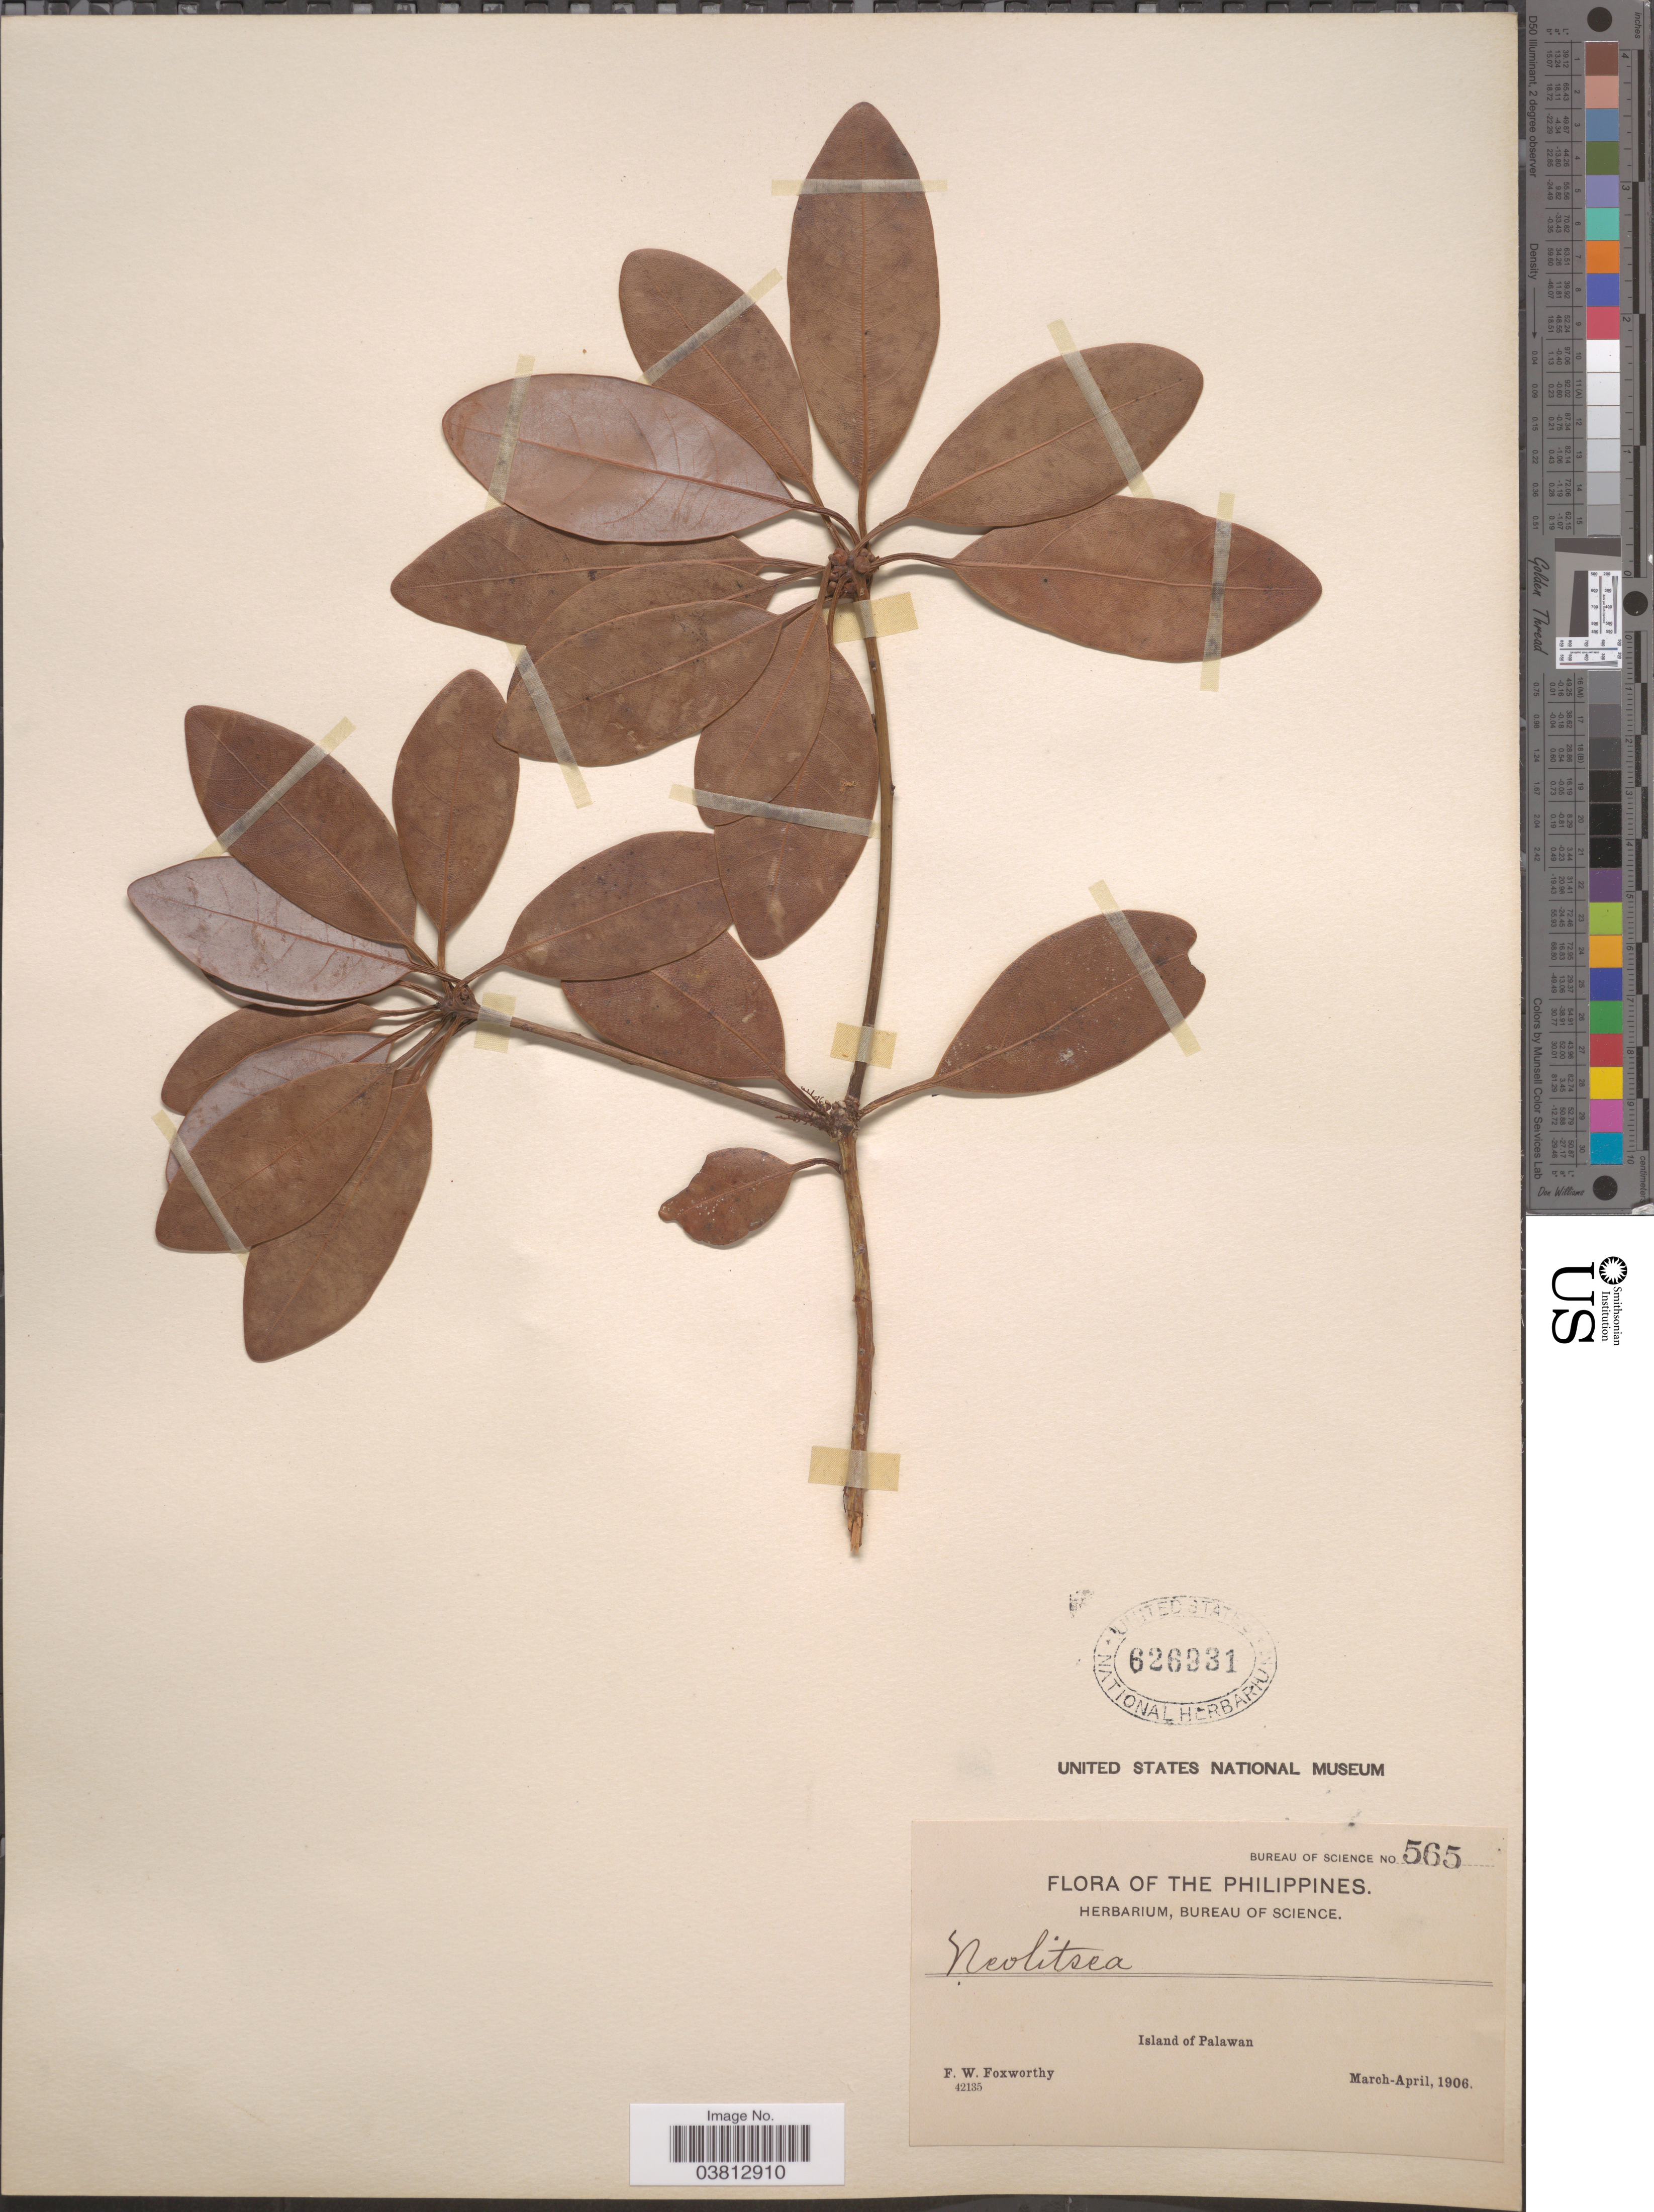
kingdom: Plantae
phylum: Tracheophyta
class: Magnoliopsida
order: Laurales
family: Lauraceae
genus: Neolitsea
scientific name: Neolitsea sp.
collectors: F. W. Foxworthy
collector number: Bureau of Science 565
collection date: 1906-03/1906-04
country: Philippines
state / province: Mimaropa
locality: Island of Palawan.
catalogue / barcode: US 626331